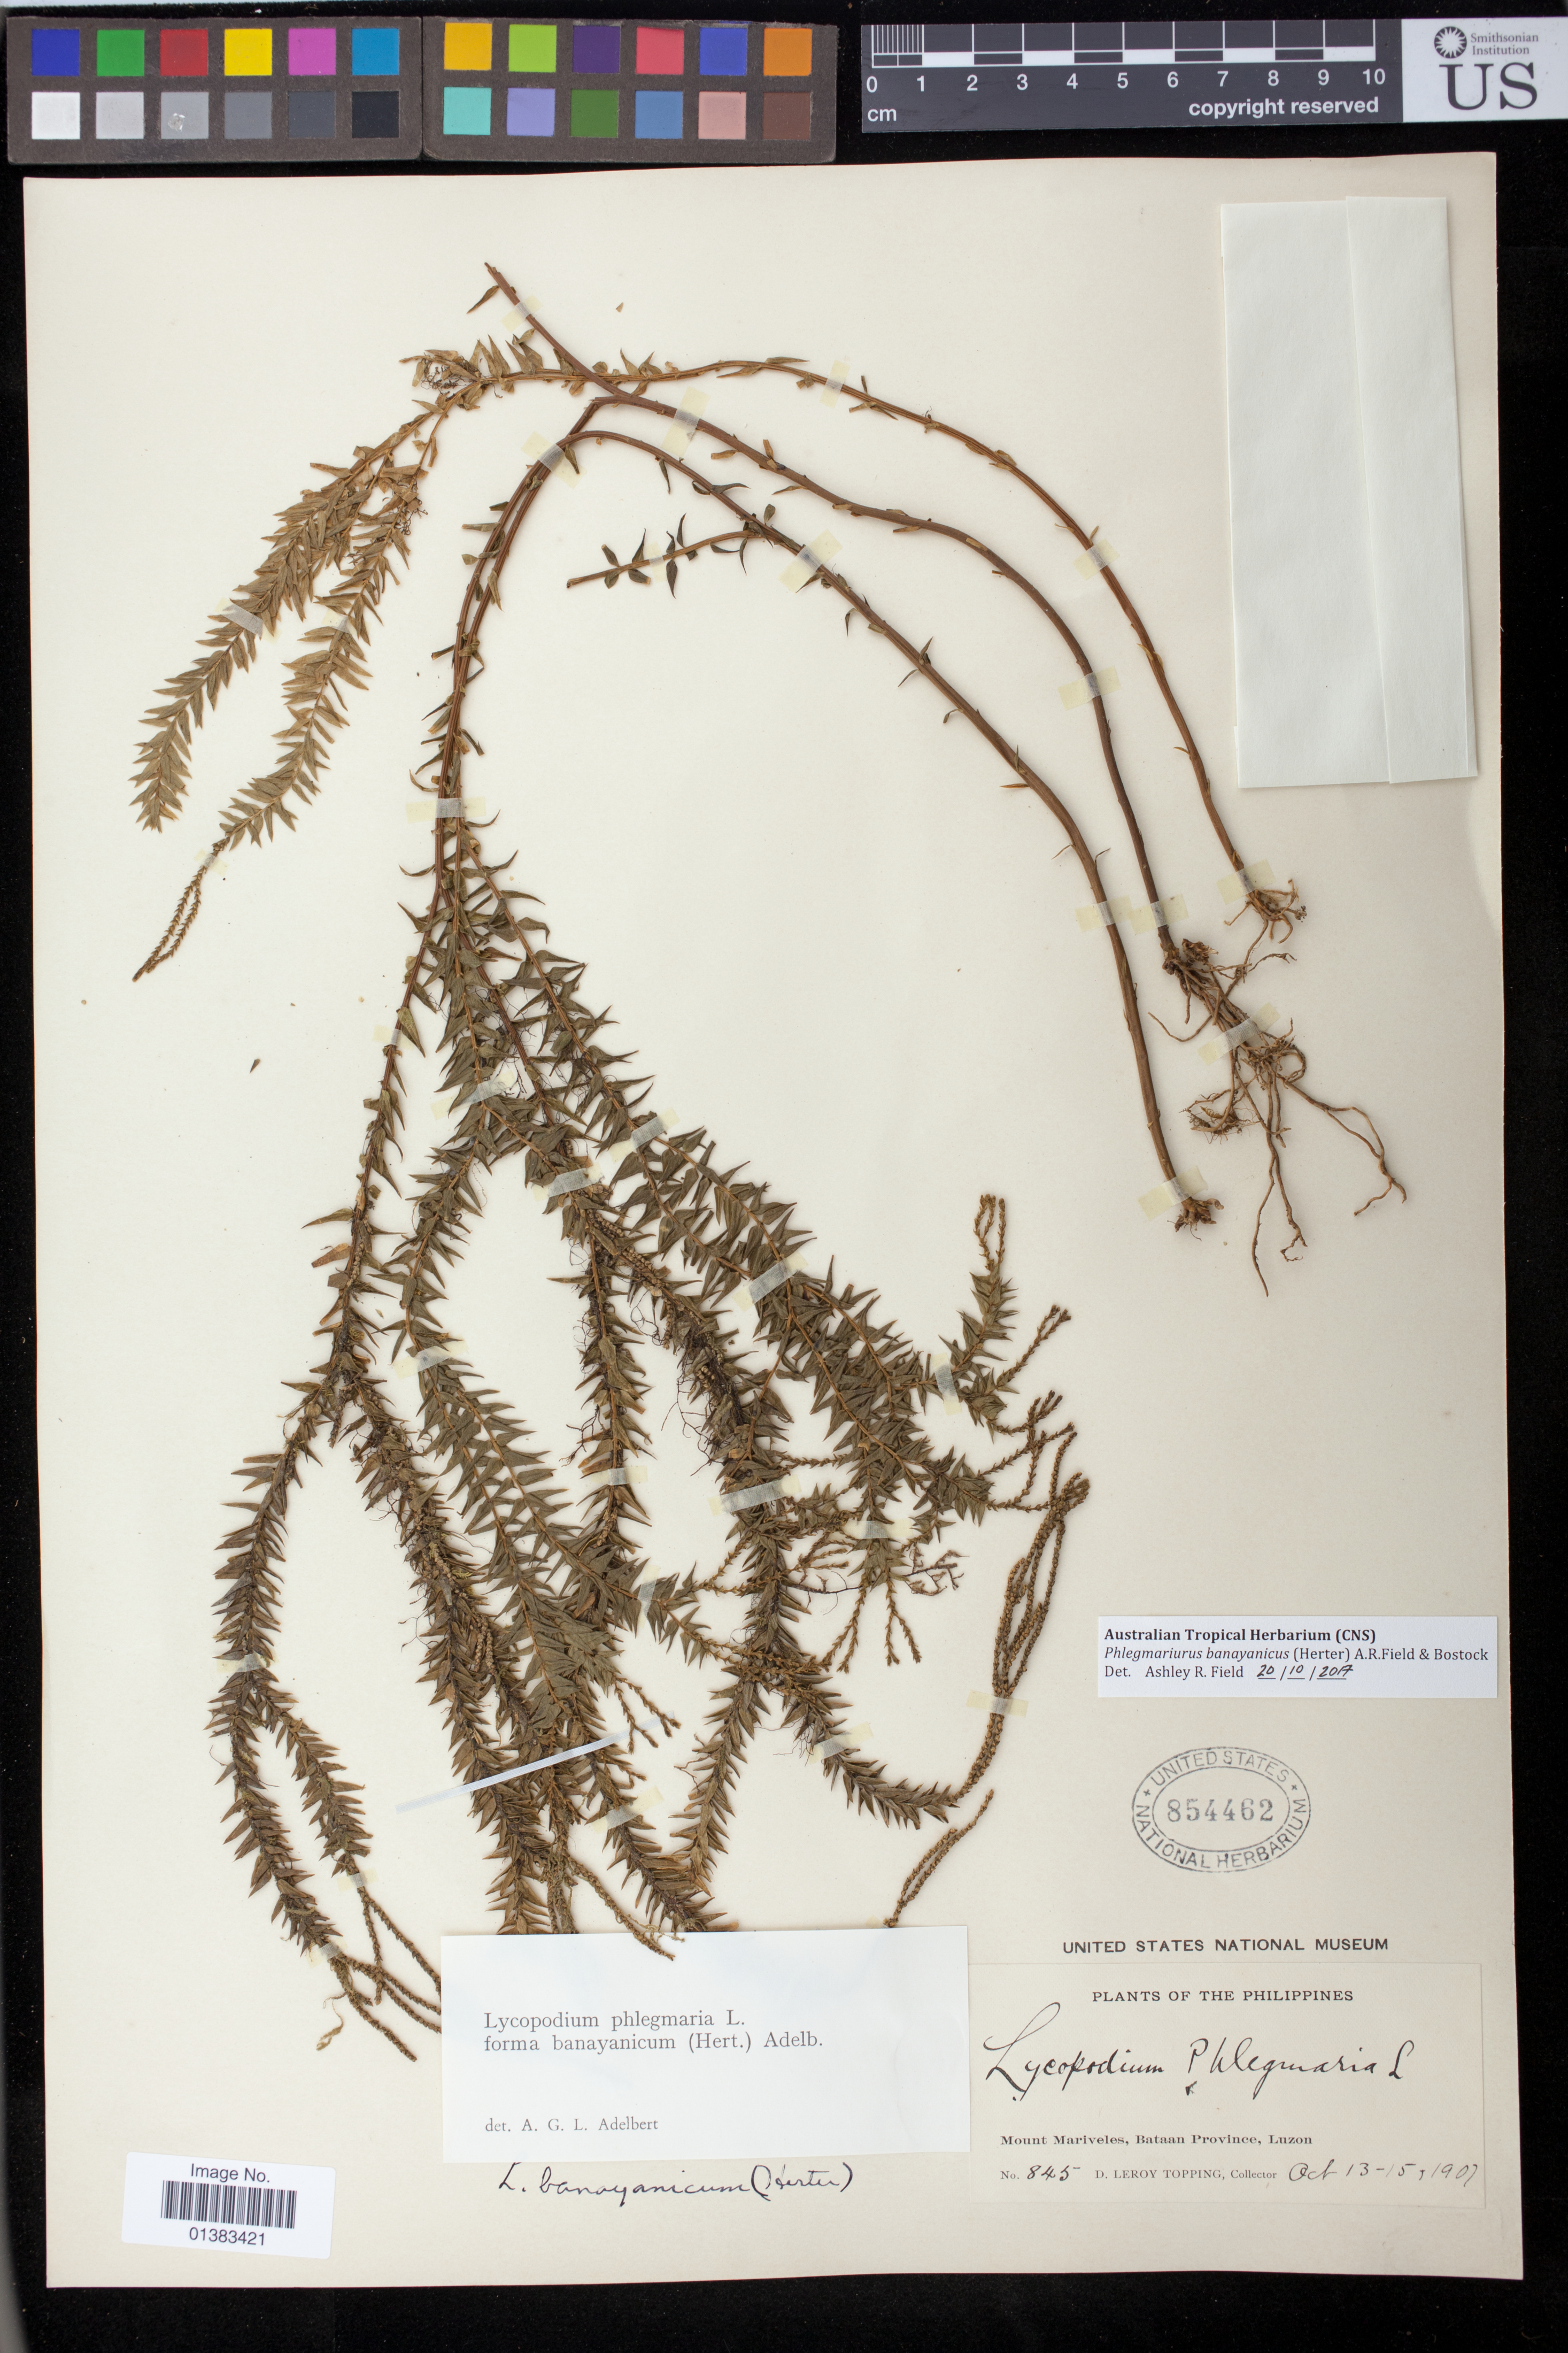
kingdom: Plantae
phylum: Tracheophyta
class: Lycopodiopsida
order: Lycopodiales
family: Lycopodiaceae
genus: Urostachys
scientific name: Urostachys banayanicus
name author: Herter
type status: Isosyntype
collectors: D. L. Topping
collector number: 845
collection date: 1907-10-13/1907-10-15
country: Philippines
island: Luzon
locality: Mount Mariveles, Bataan Province, Luzon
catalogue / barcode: US 854462